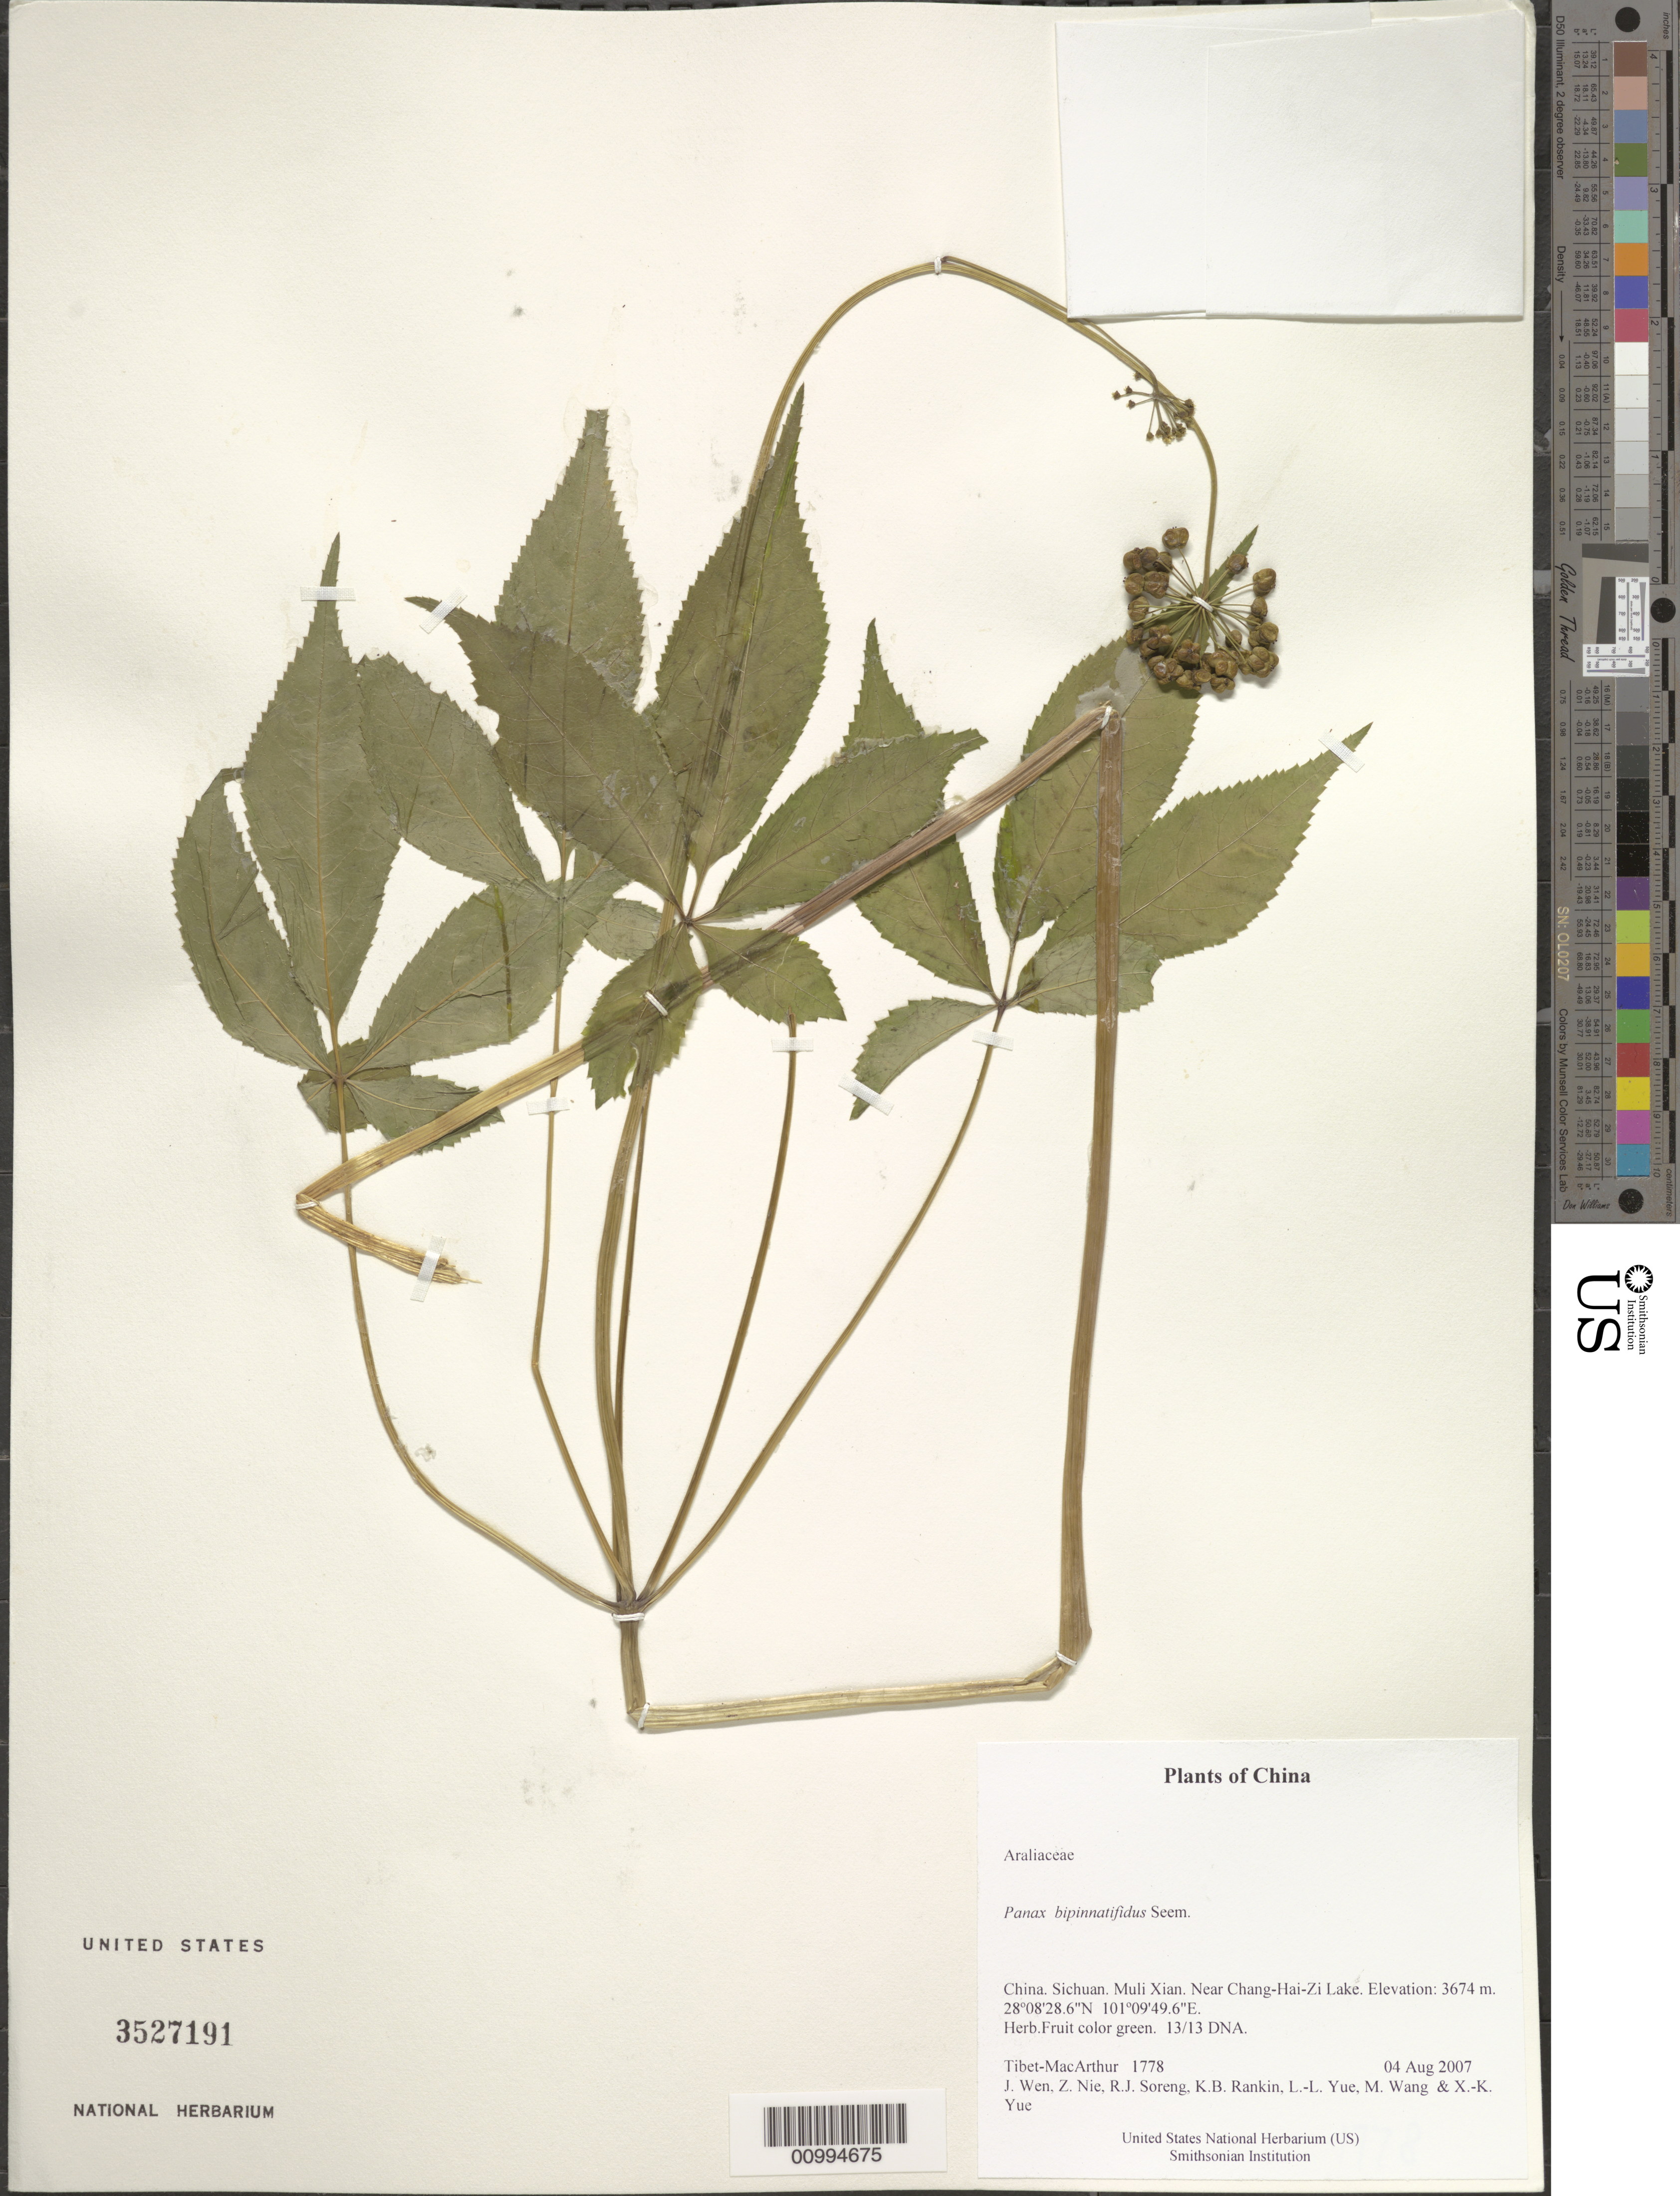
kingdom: Plantae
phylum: Tracheophyta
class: Magnoliopsida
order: Apiales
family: Araliaceae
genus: Panax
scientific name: Panax bipinnatifidus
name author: Seem.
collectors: Tibet-MacArthur, J. Wen, Z. Nie, R. J. Soreng, K. Rankin, L. Yue, M. Wang & X. Yue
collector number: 1778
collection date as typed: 04 Aug 2007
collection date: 2007-08-04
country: China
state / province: Sichuan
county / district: Muli Xian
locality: Near Chang-Hai-Zi Lake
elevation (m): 3674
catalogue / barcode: US 3527191